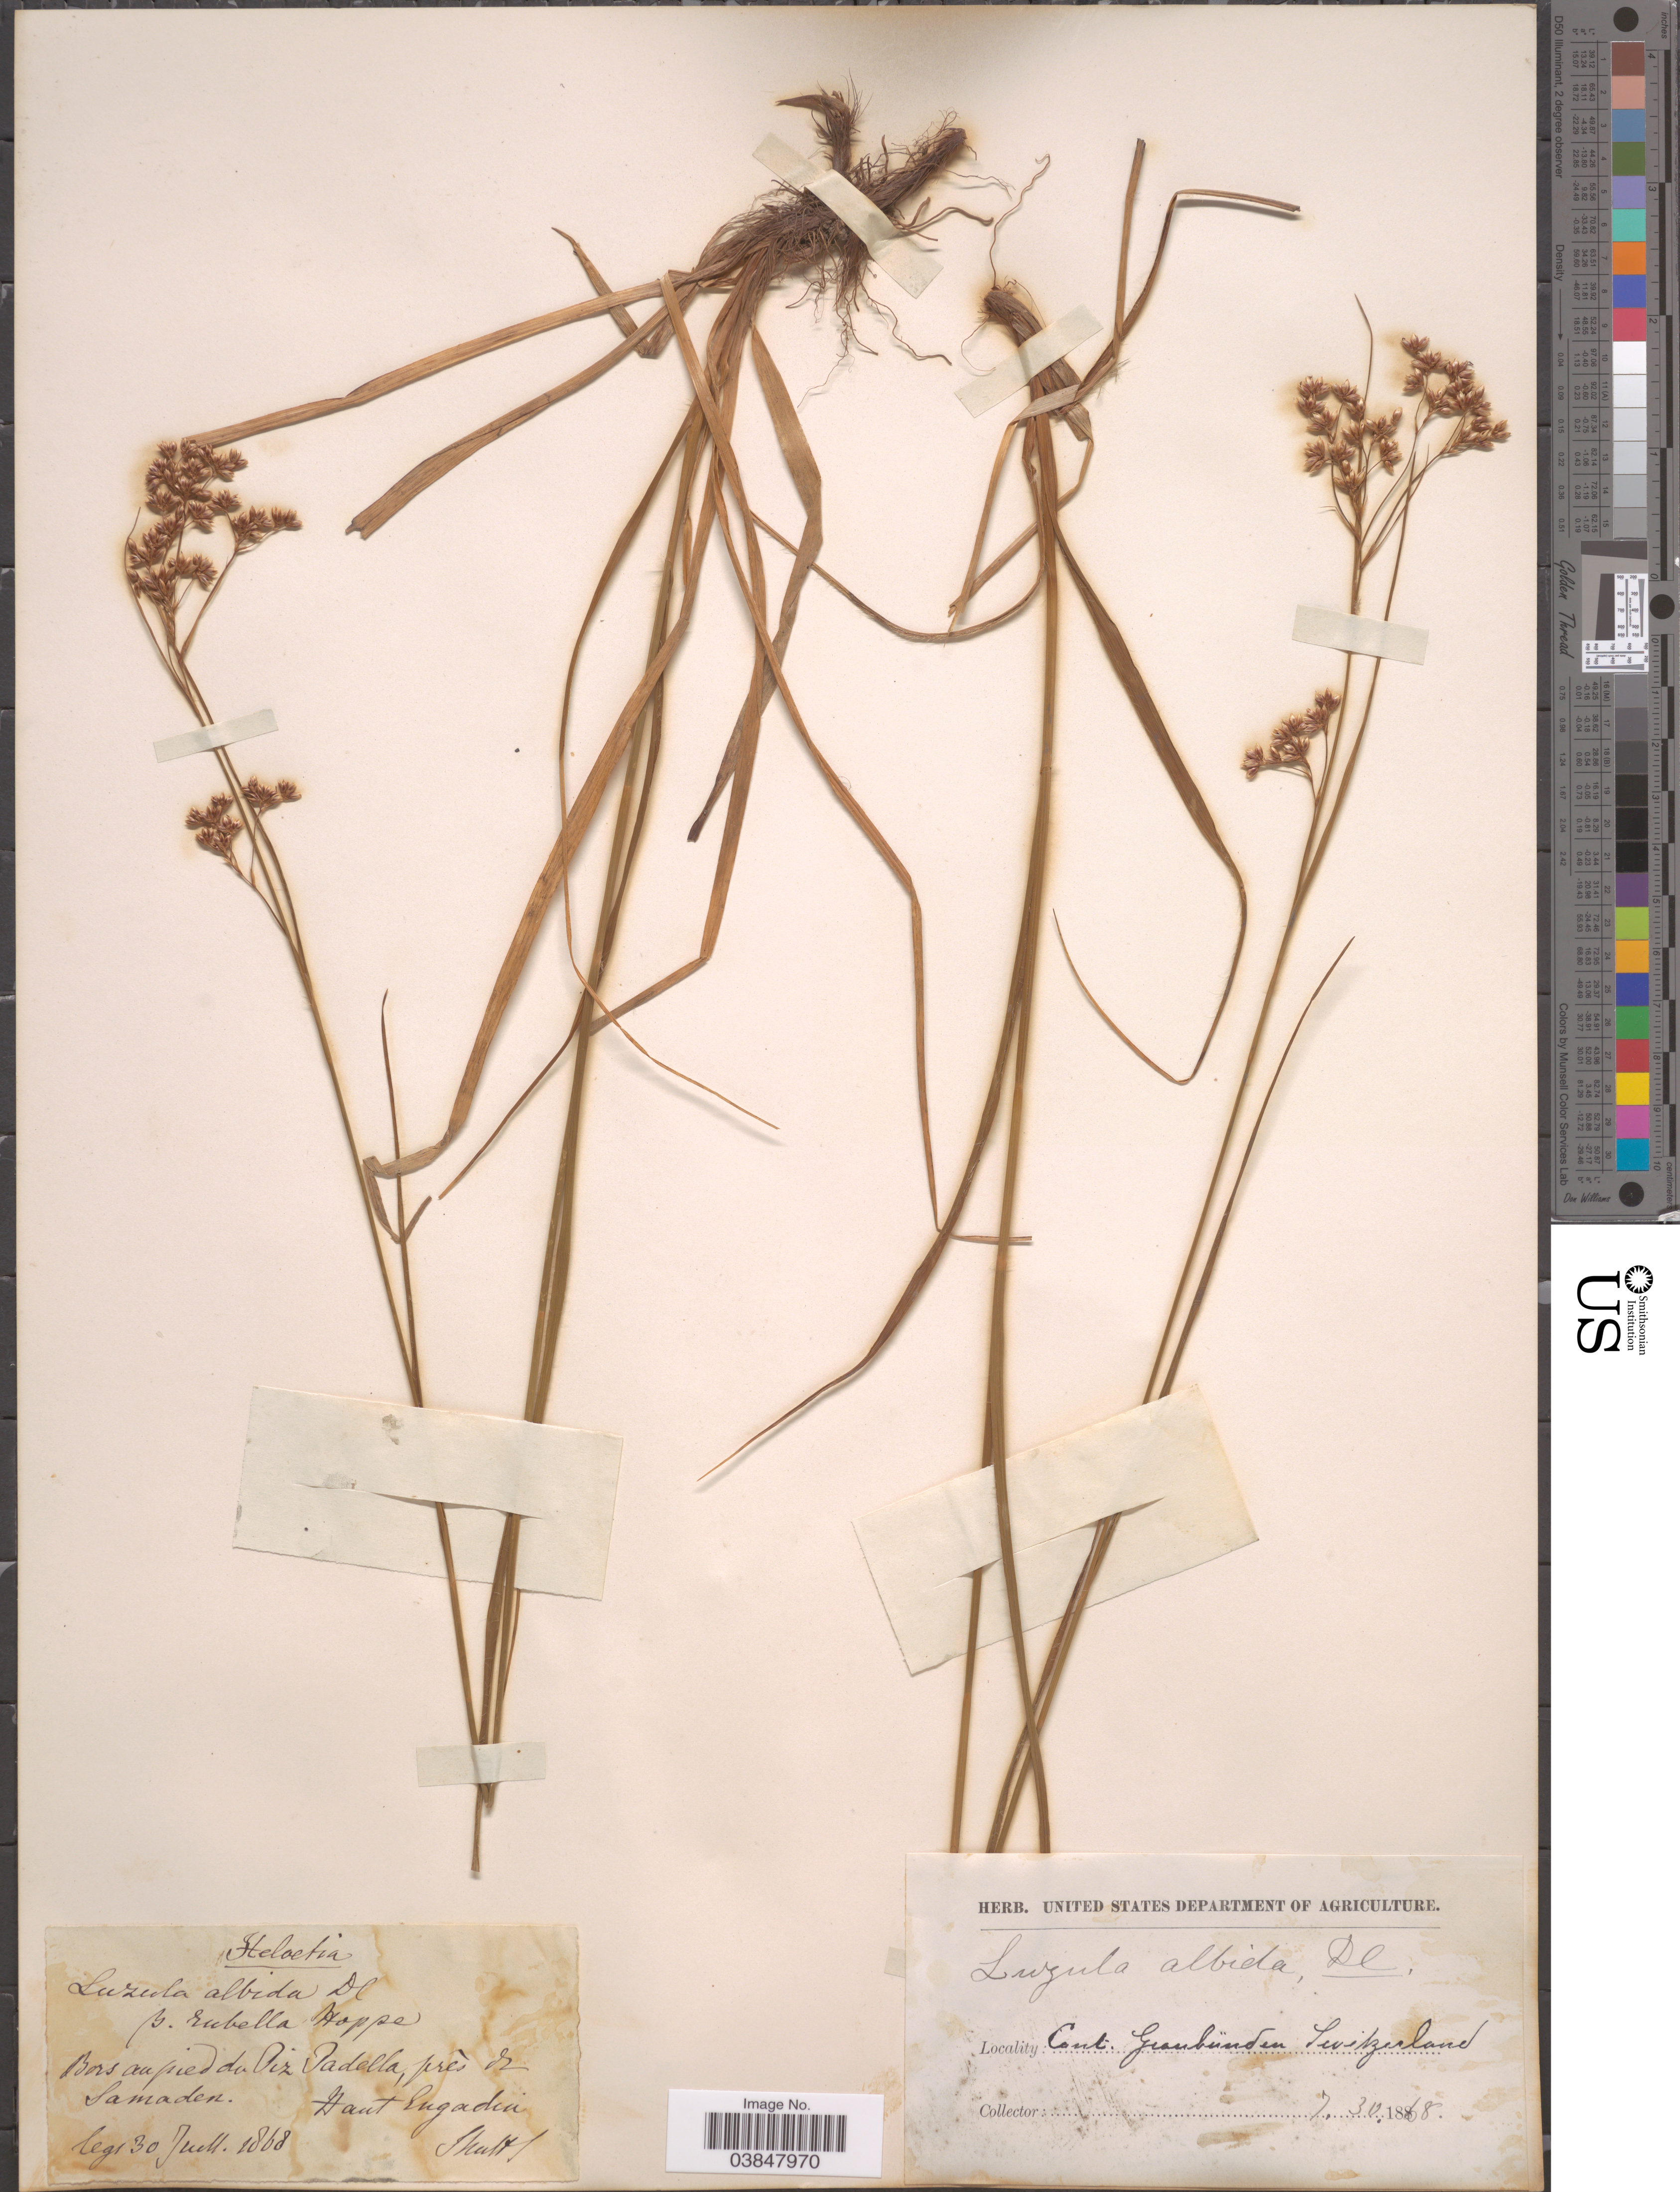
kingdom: Plantae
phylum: Tracheophyta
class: Liliopsida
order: Poales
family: Juncaceae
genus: Luzula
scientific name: Luzula luzuloides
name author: (Lam.) Dandy & Wilmott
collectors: Shutt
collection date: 1868-07-30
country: Switzerland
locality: Bors au pied du Piz Padella, prês de Samaden. Haut Engadin. Cont. Granbünden.